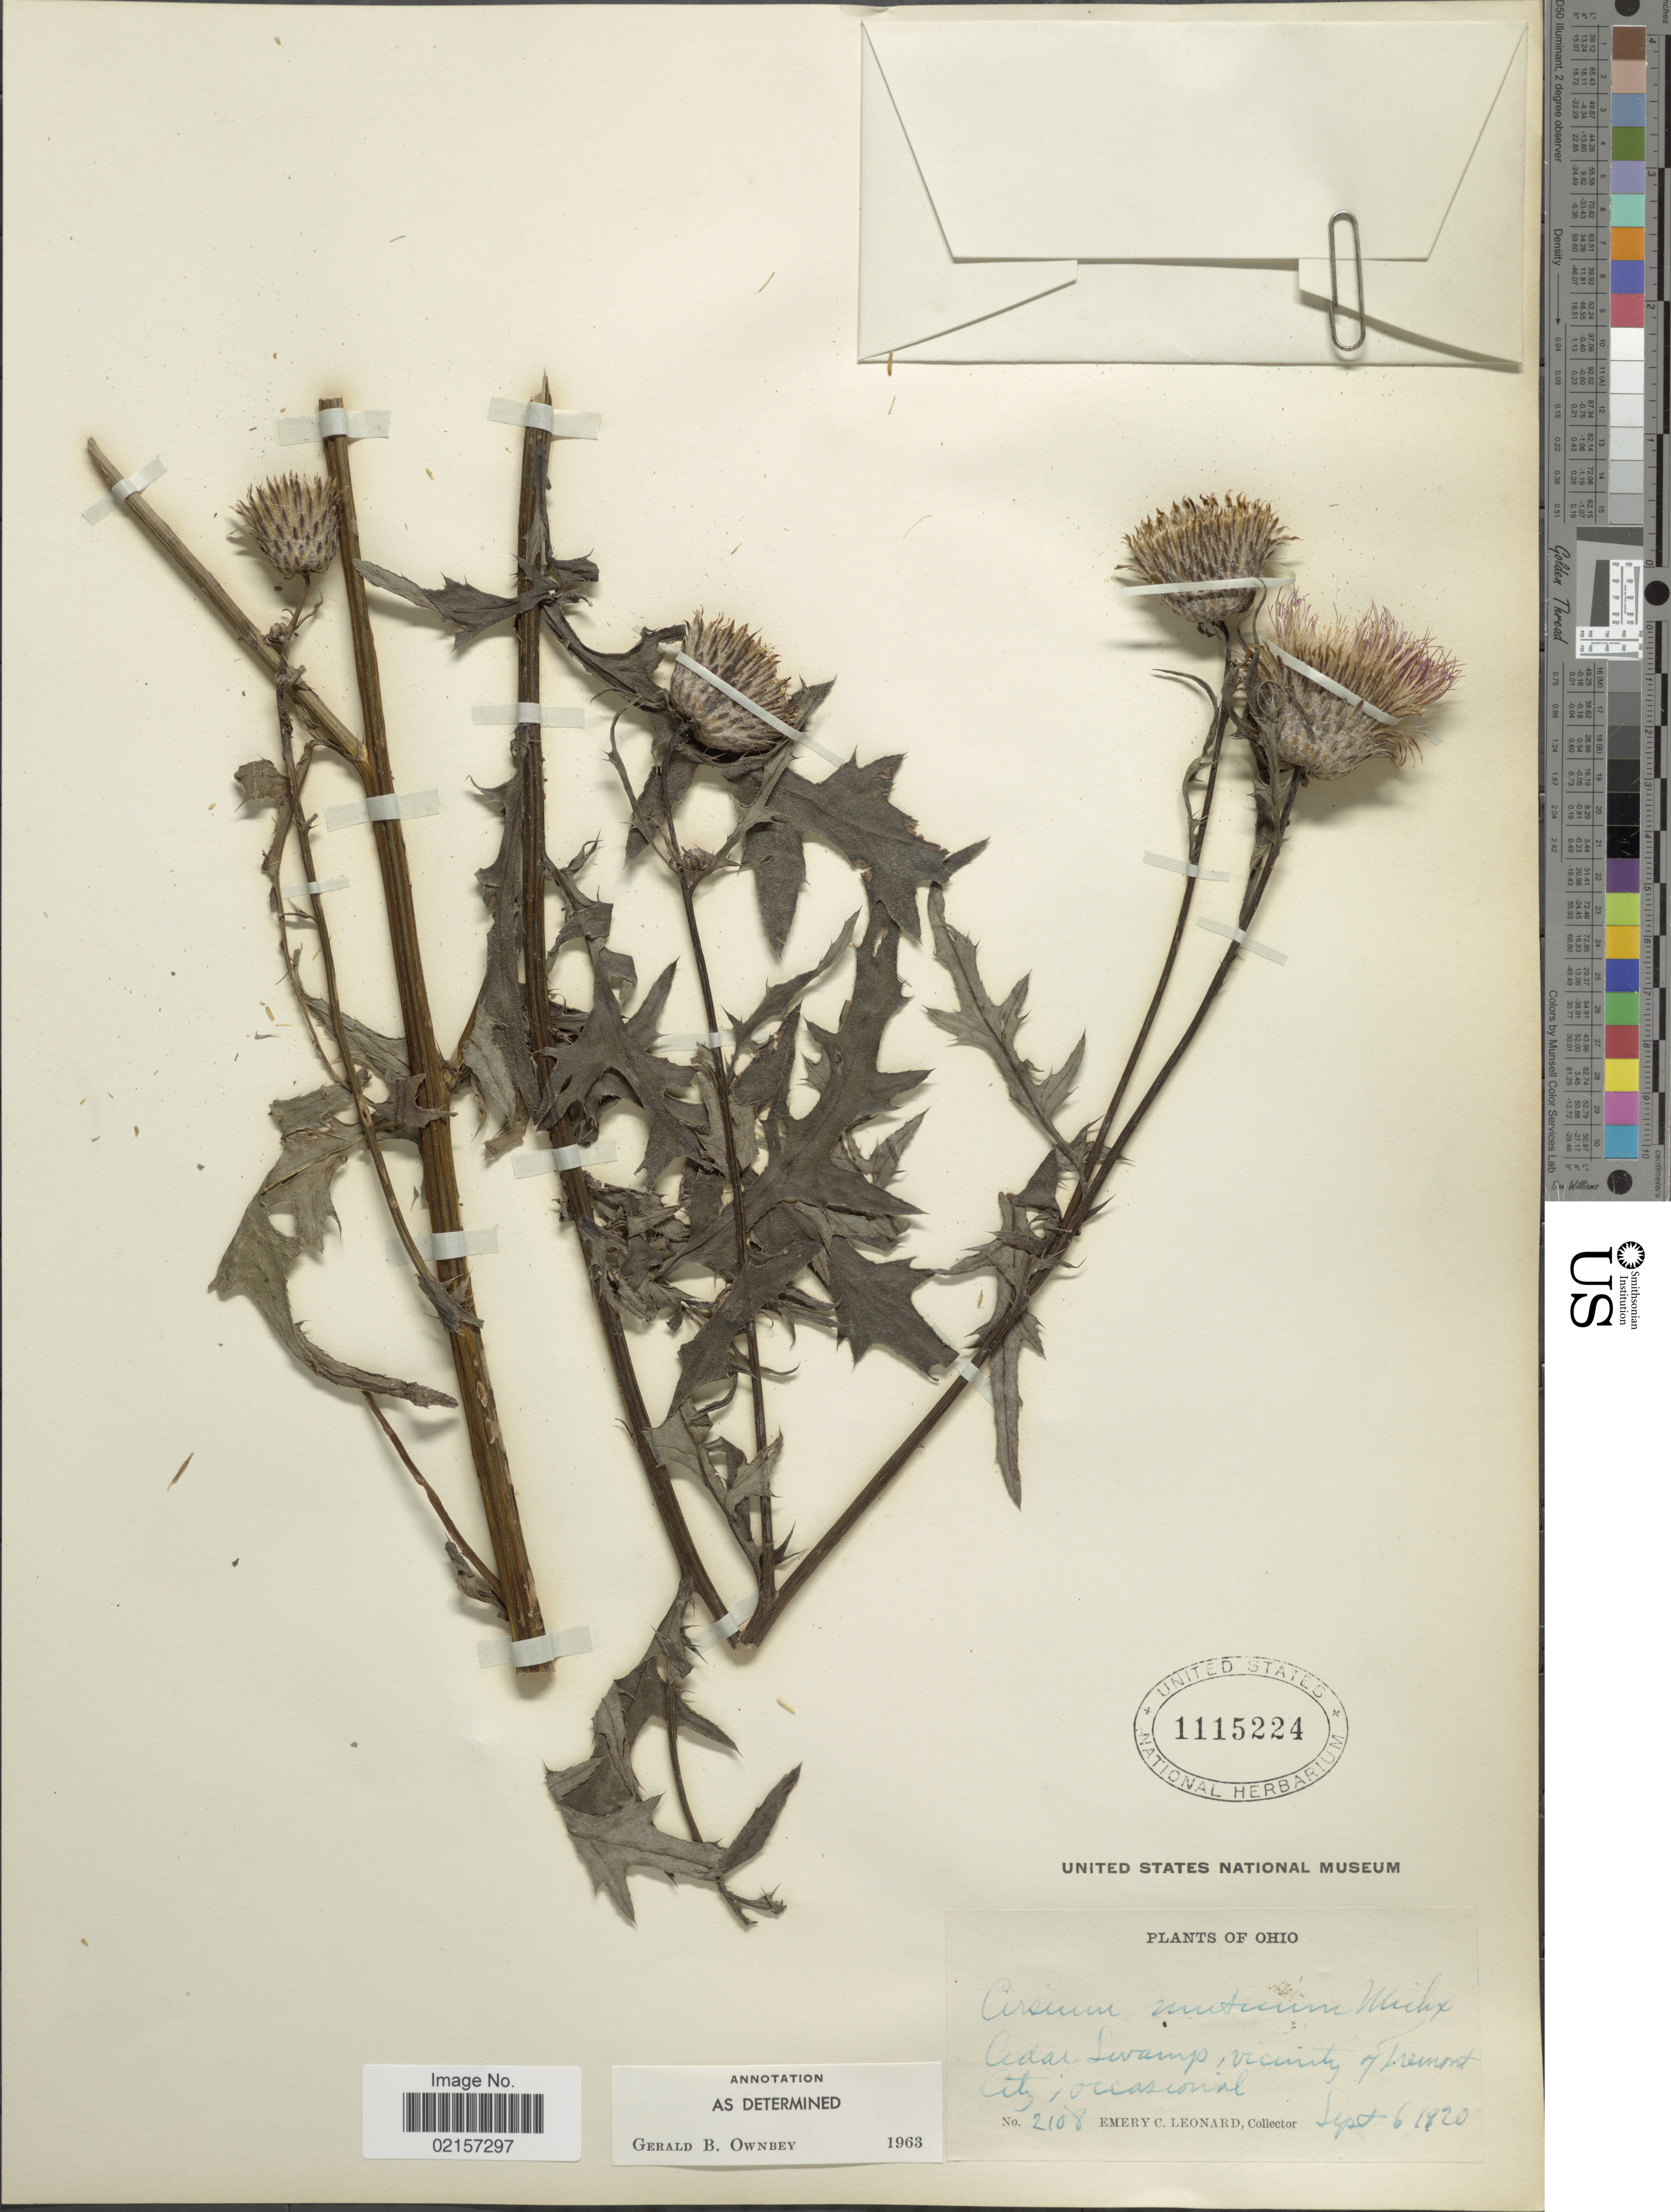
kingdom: Plantae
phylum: Tracheophyta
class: Magnoliopsida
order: Asterales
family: Asteraceae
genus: Cirsium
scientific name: Cirsium muticum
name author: Michx.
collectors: E. C. Leonard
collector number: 2108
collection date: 1920-09-06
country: United States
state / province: Ohio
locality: Cedar Swamp, vicinity of Tremont City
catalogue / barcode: US 1115224